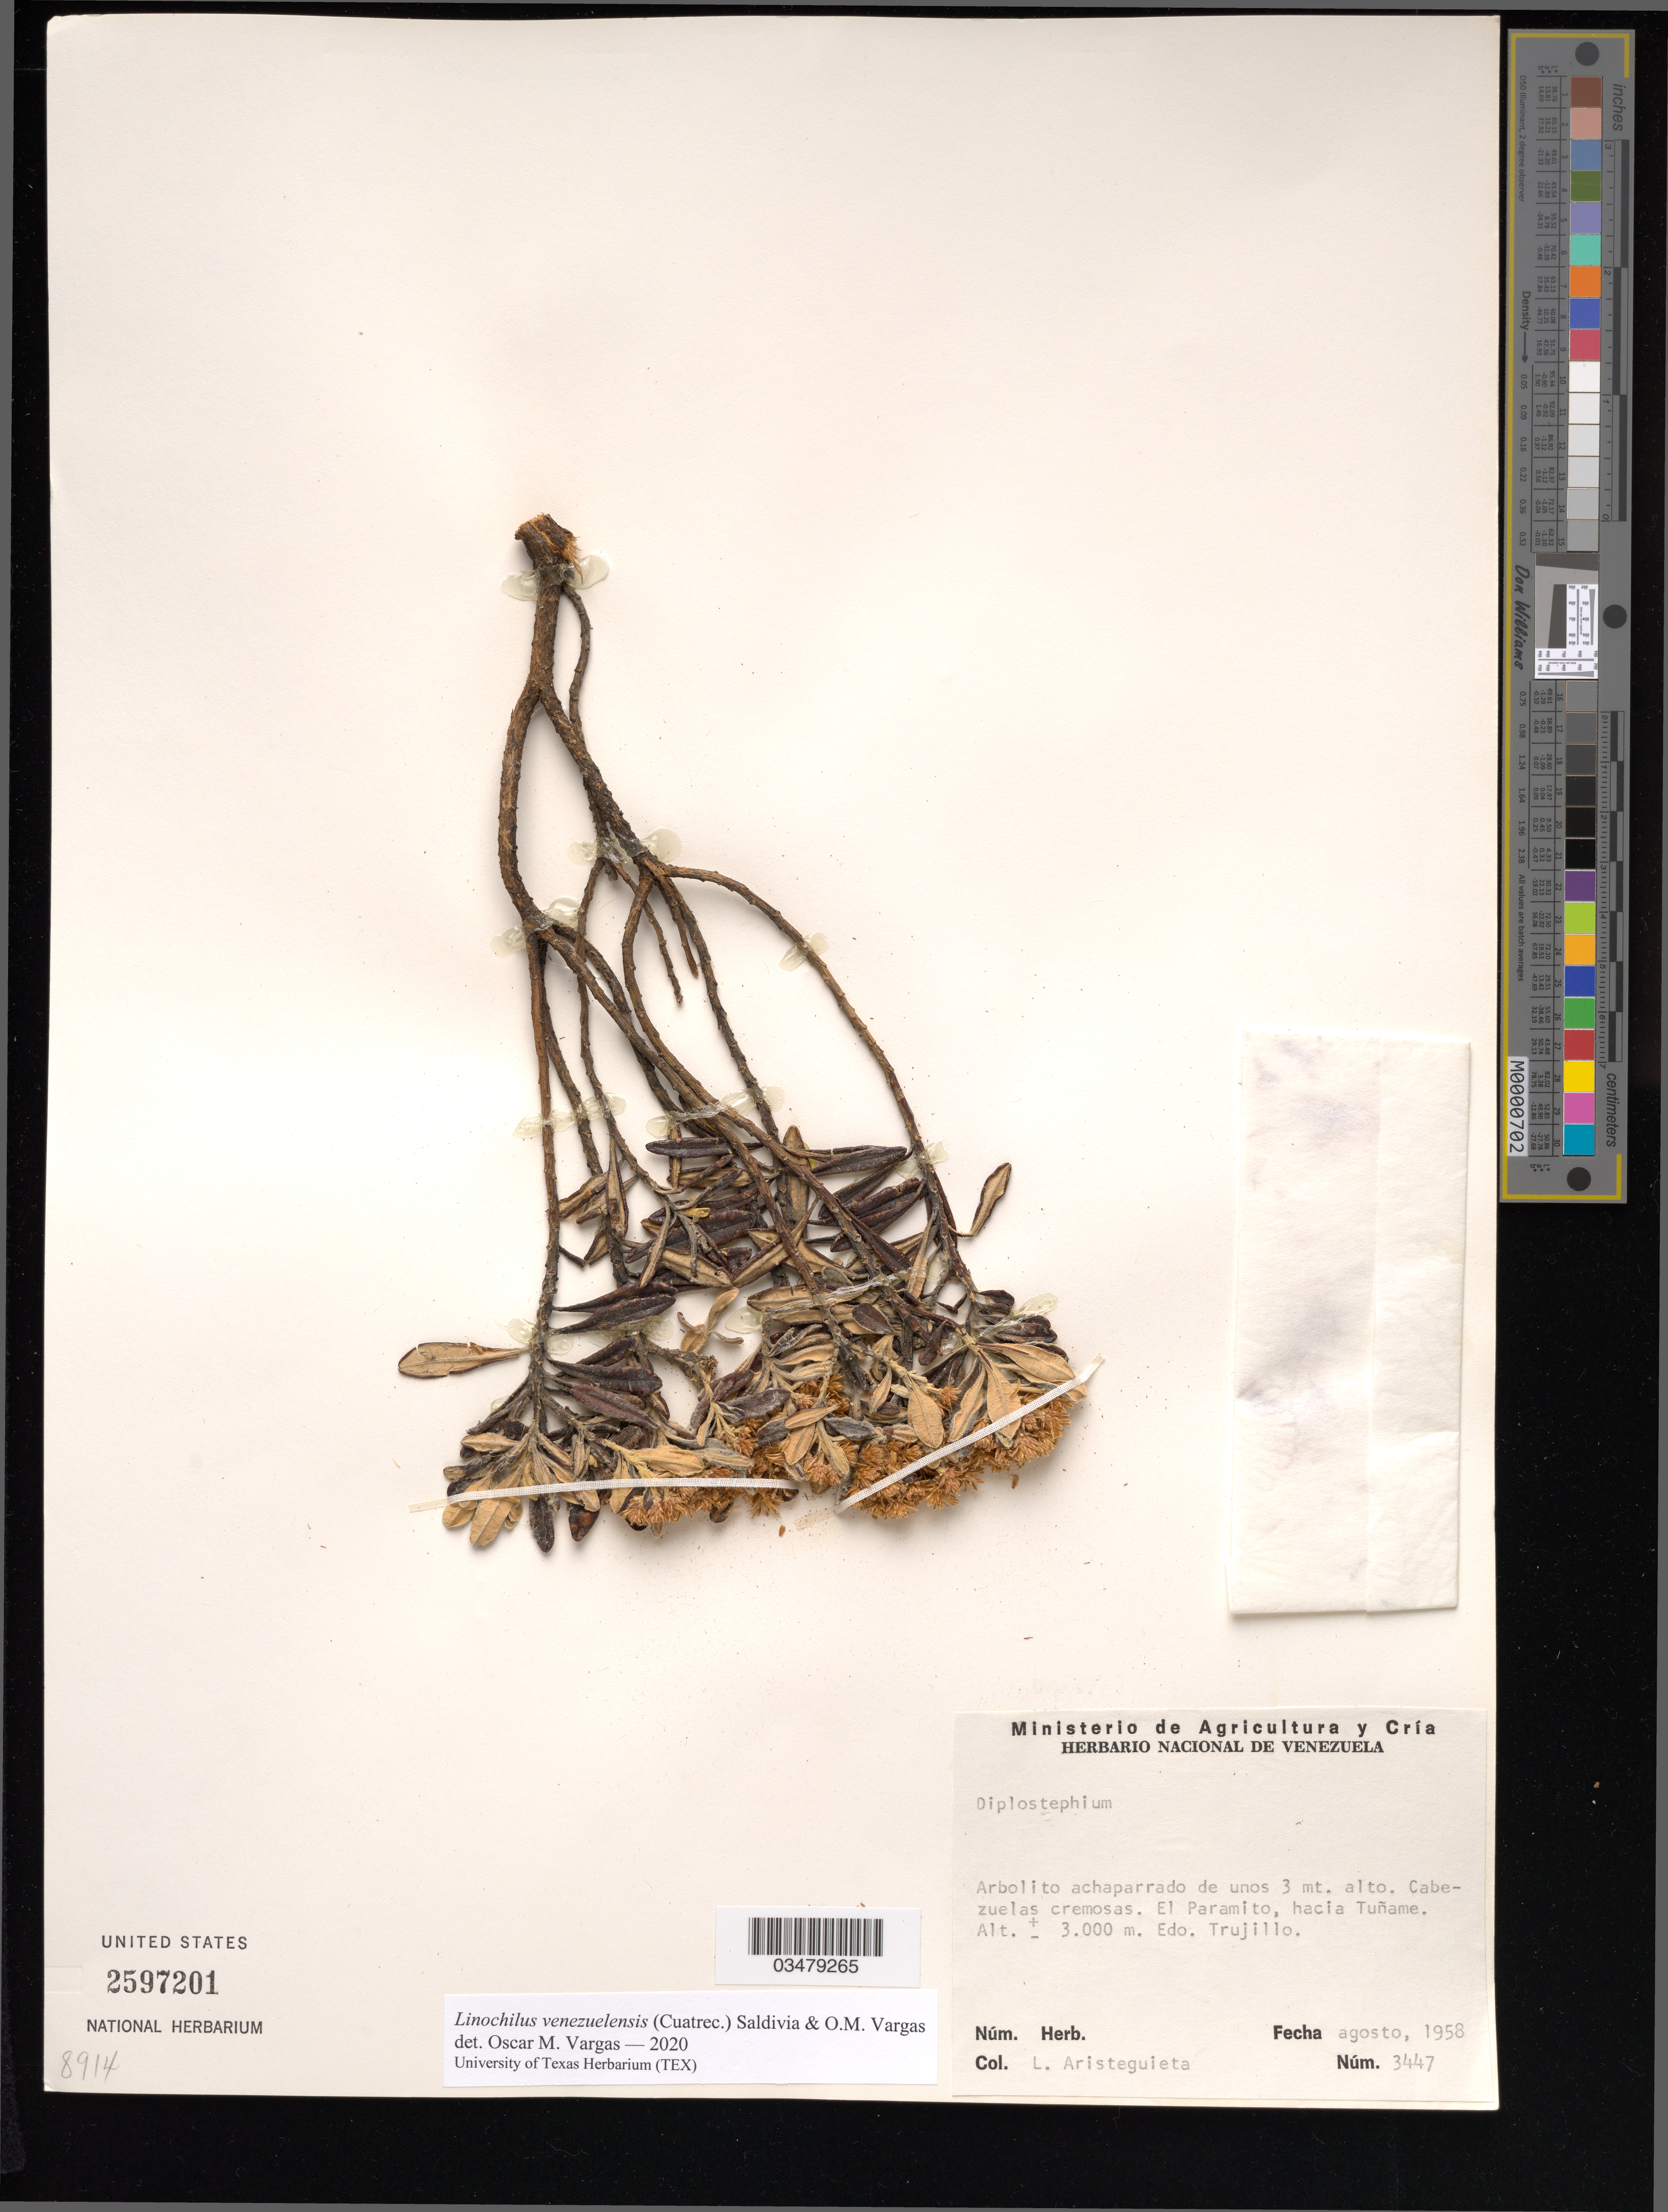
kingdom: Plantae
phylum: Tracheophyta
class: Magnoliopsida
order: Asterales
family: Asteraceae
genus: Linochilus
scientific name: Linochilus venezuelensis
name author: (Cuatrec.) Saldivia & O.M. Vargas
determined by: Vargas, Oscar M.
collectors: L. Aristeguieta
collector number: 3447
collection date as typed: Aug 1958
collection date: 1958-08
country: Venezuela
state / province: Trujillo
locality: El paramito, hacia Tuname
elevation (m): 3000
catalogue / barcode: US 2597201